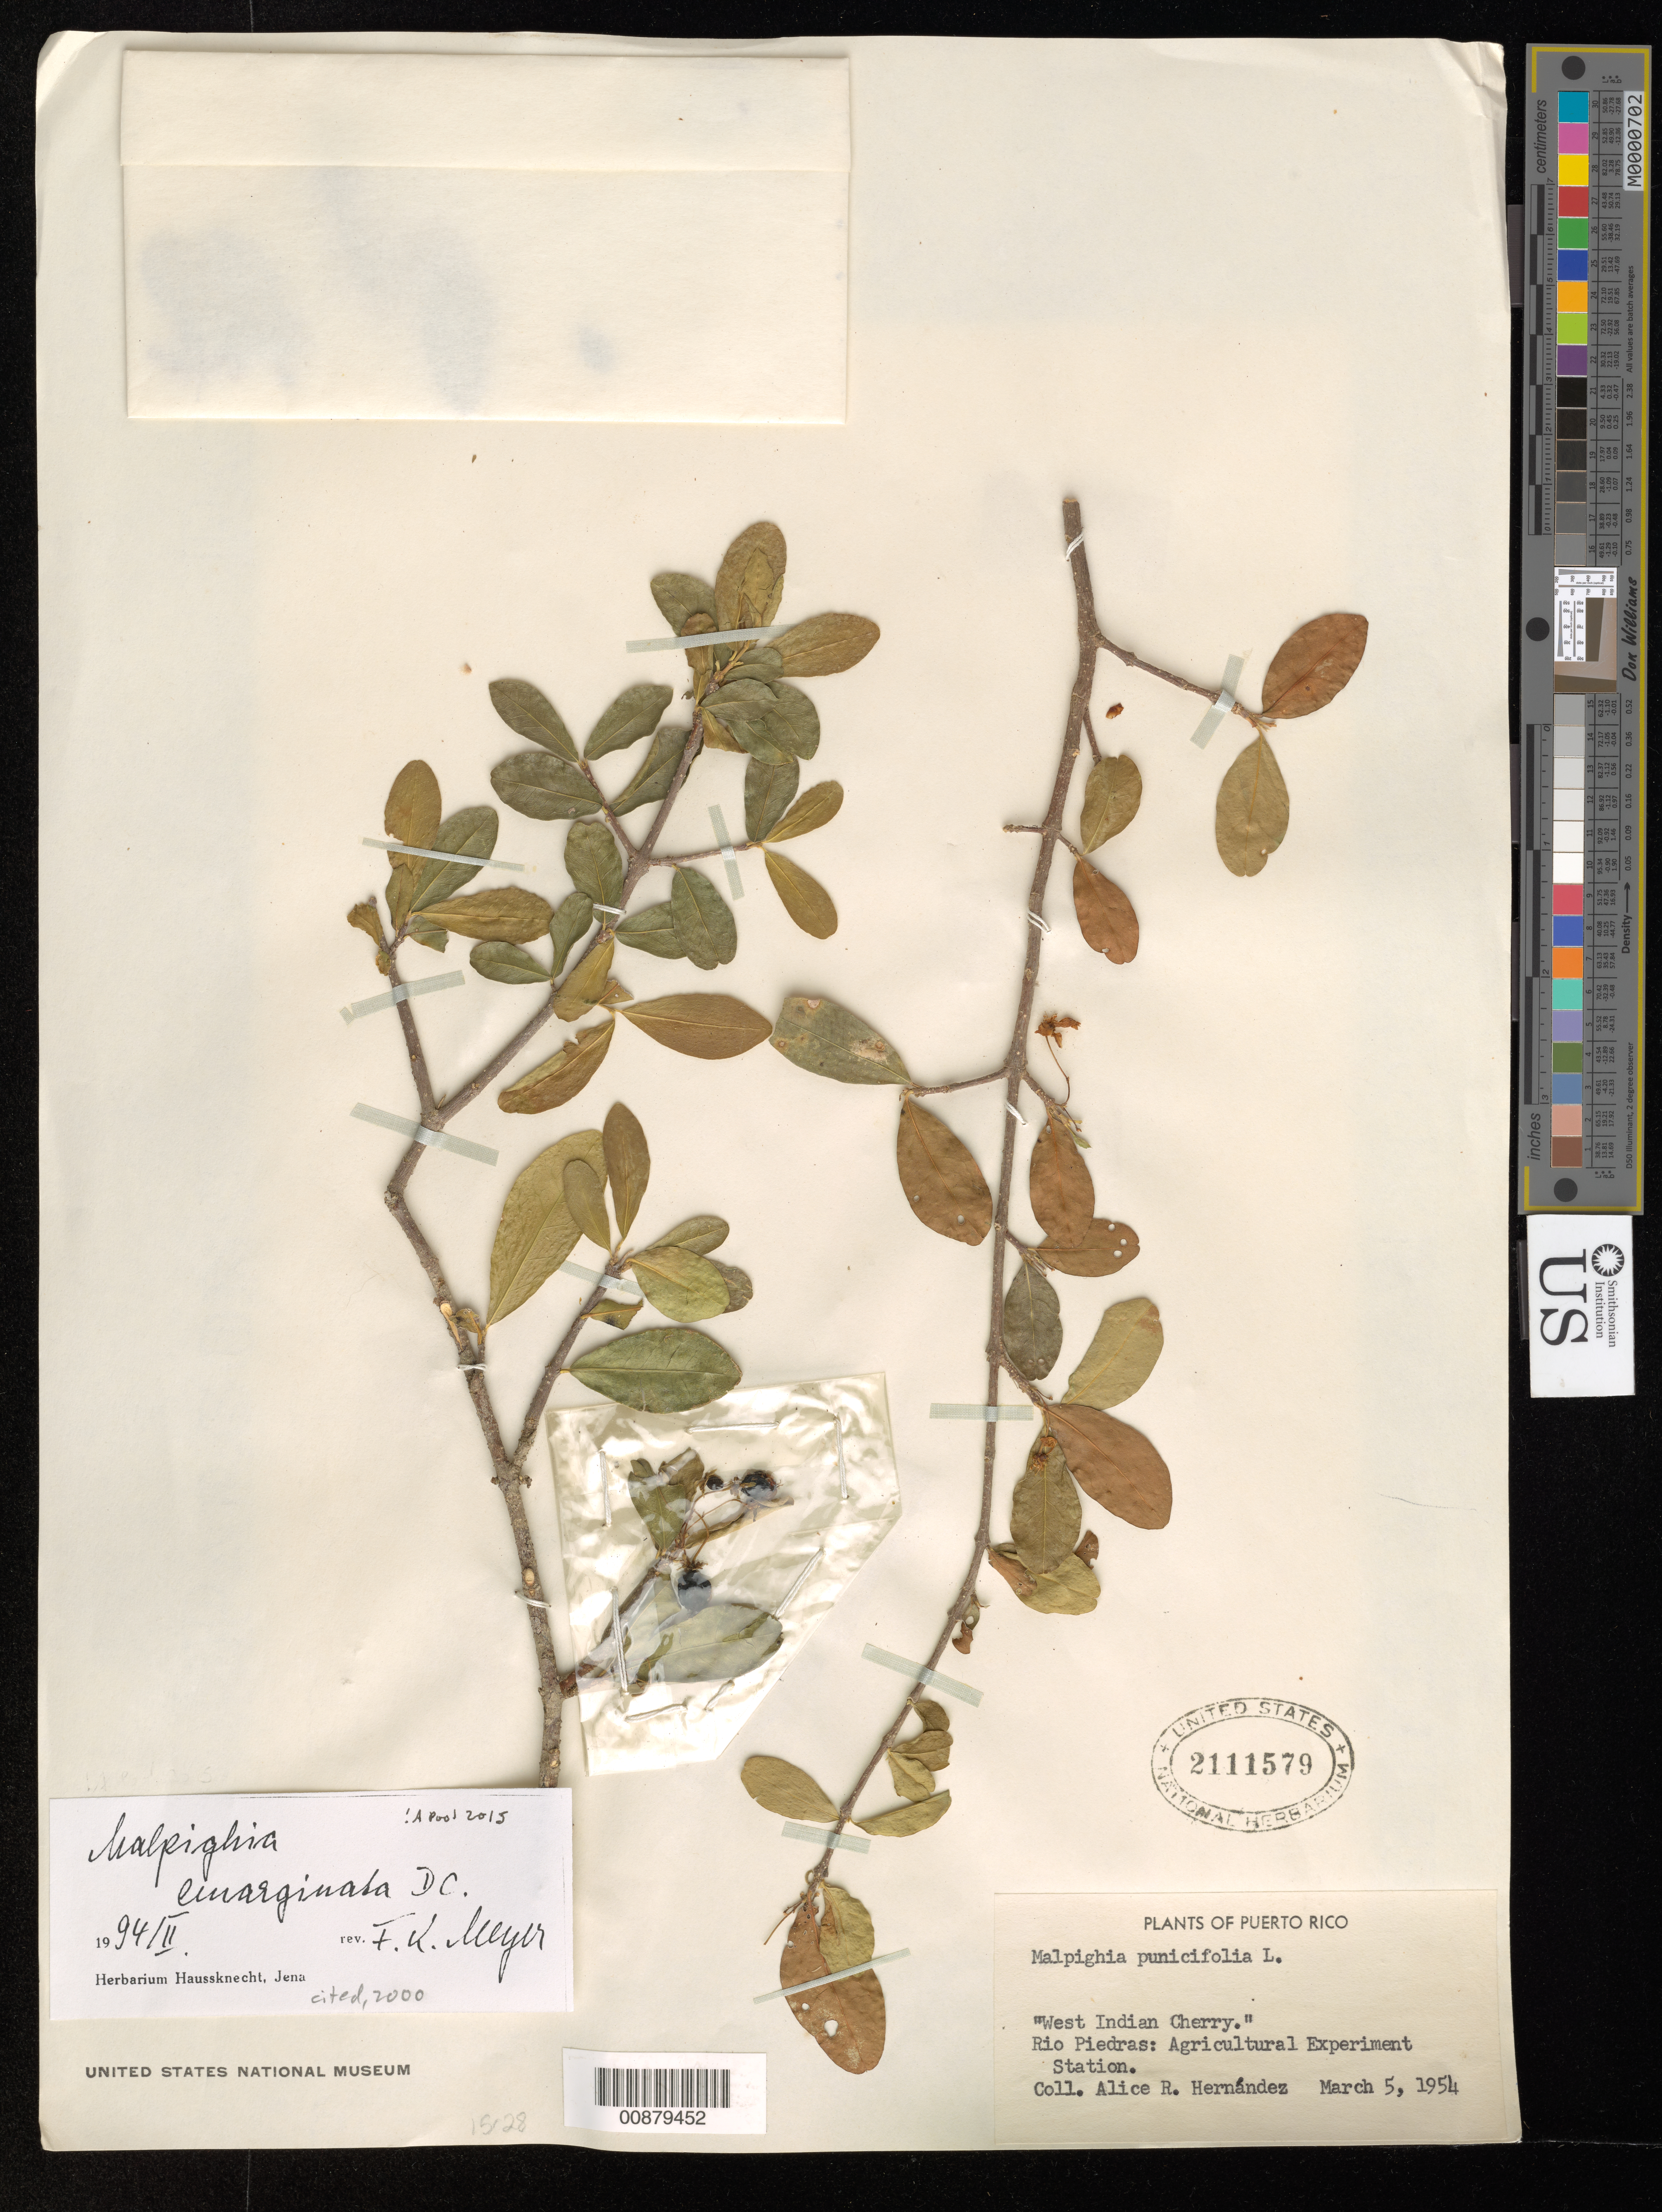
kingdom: Plantae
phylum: Tracheophyta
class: Magnoliopsida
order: Malpighiales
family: Malpighiaceae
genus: Malpighia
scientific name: Malpighia emarginata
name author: DC.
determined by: Meyer, F. K.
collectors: A. R. Hernandez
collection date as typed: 05 Mar 1954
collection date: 1954-03-05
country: Puerto Rico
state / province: San Juan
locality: Rio Piedras: Agricultural Experiment Station.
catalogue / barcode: US 2111579